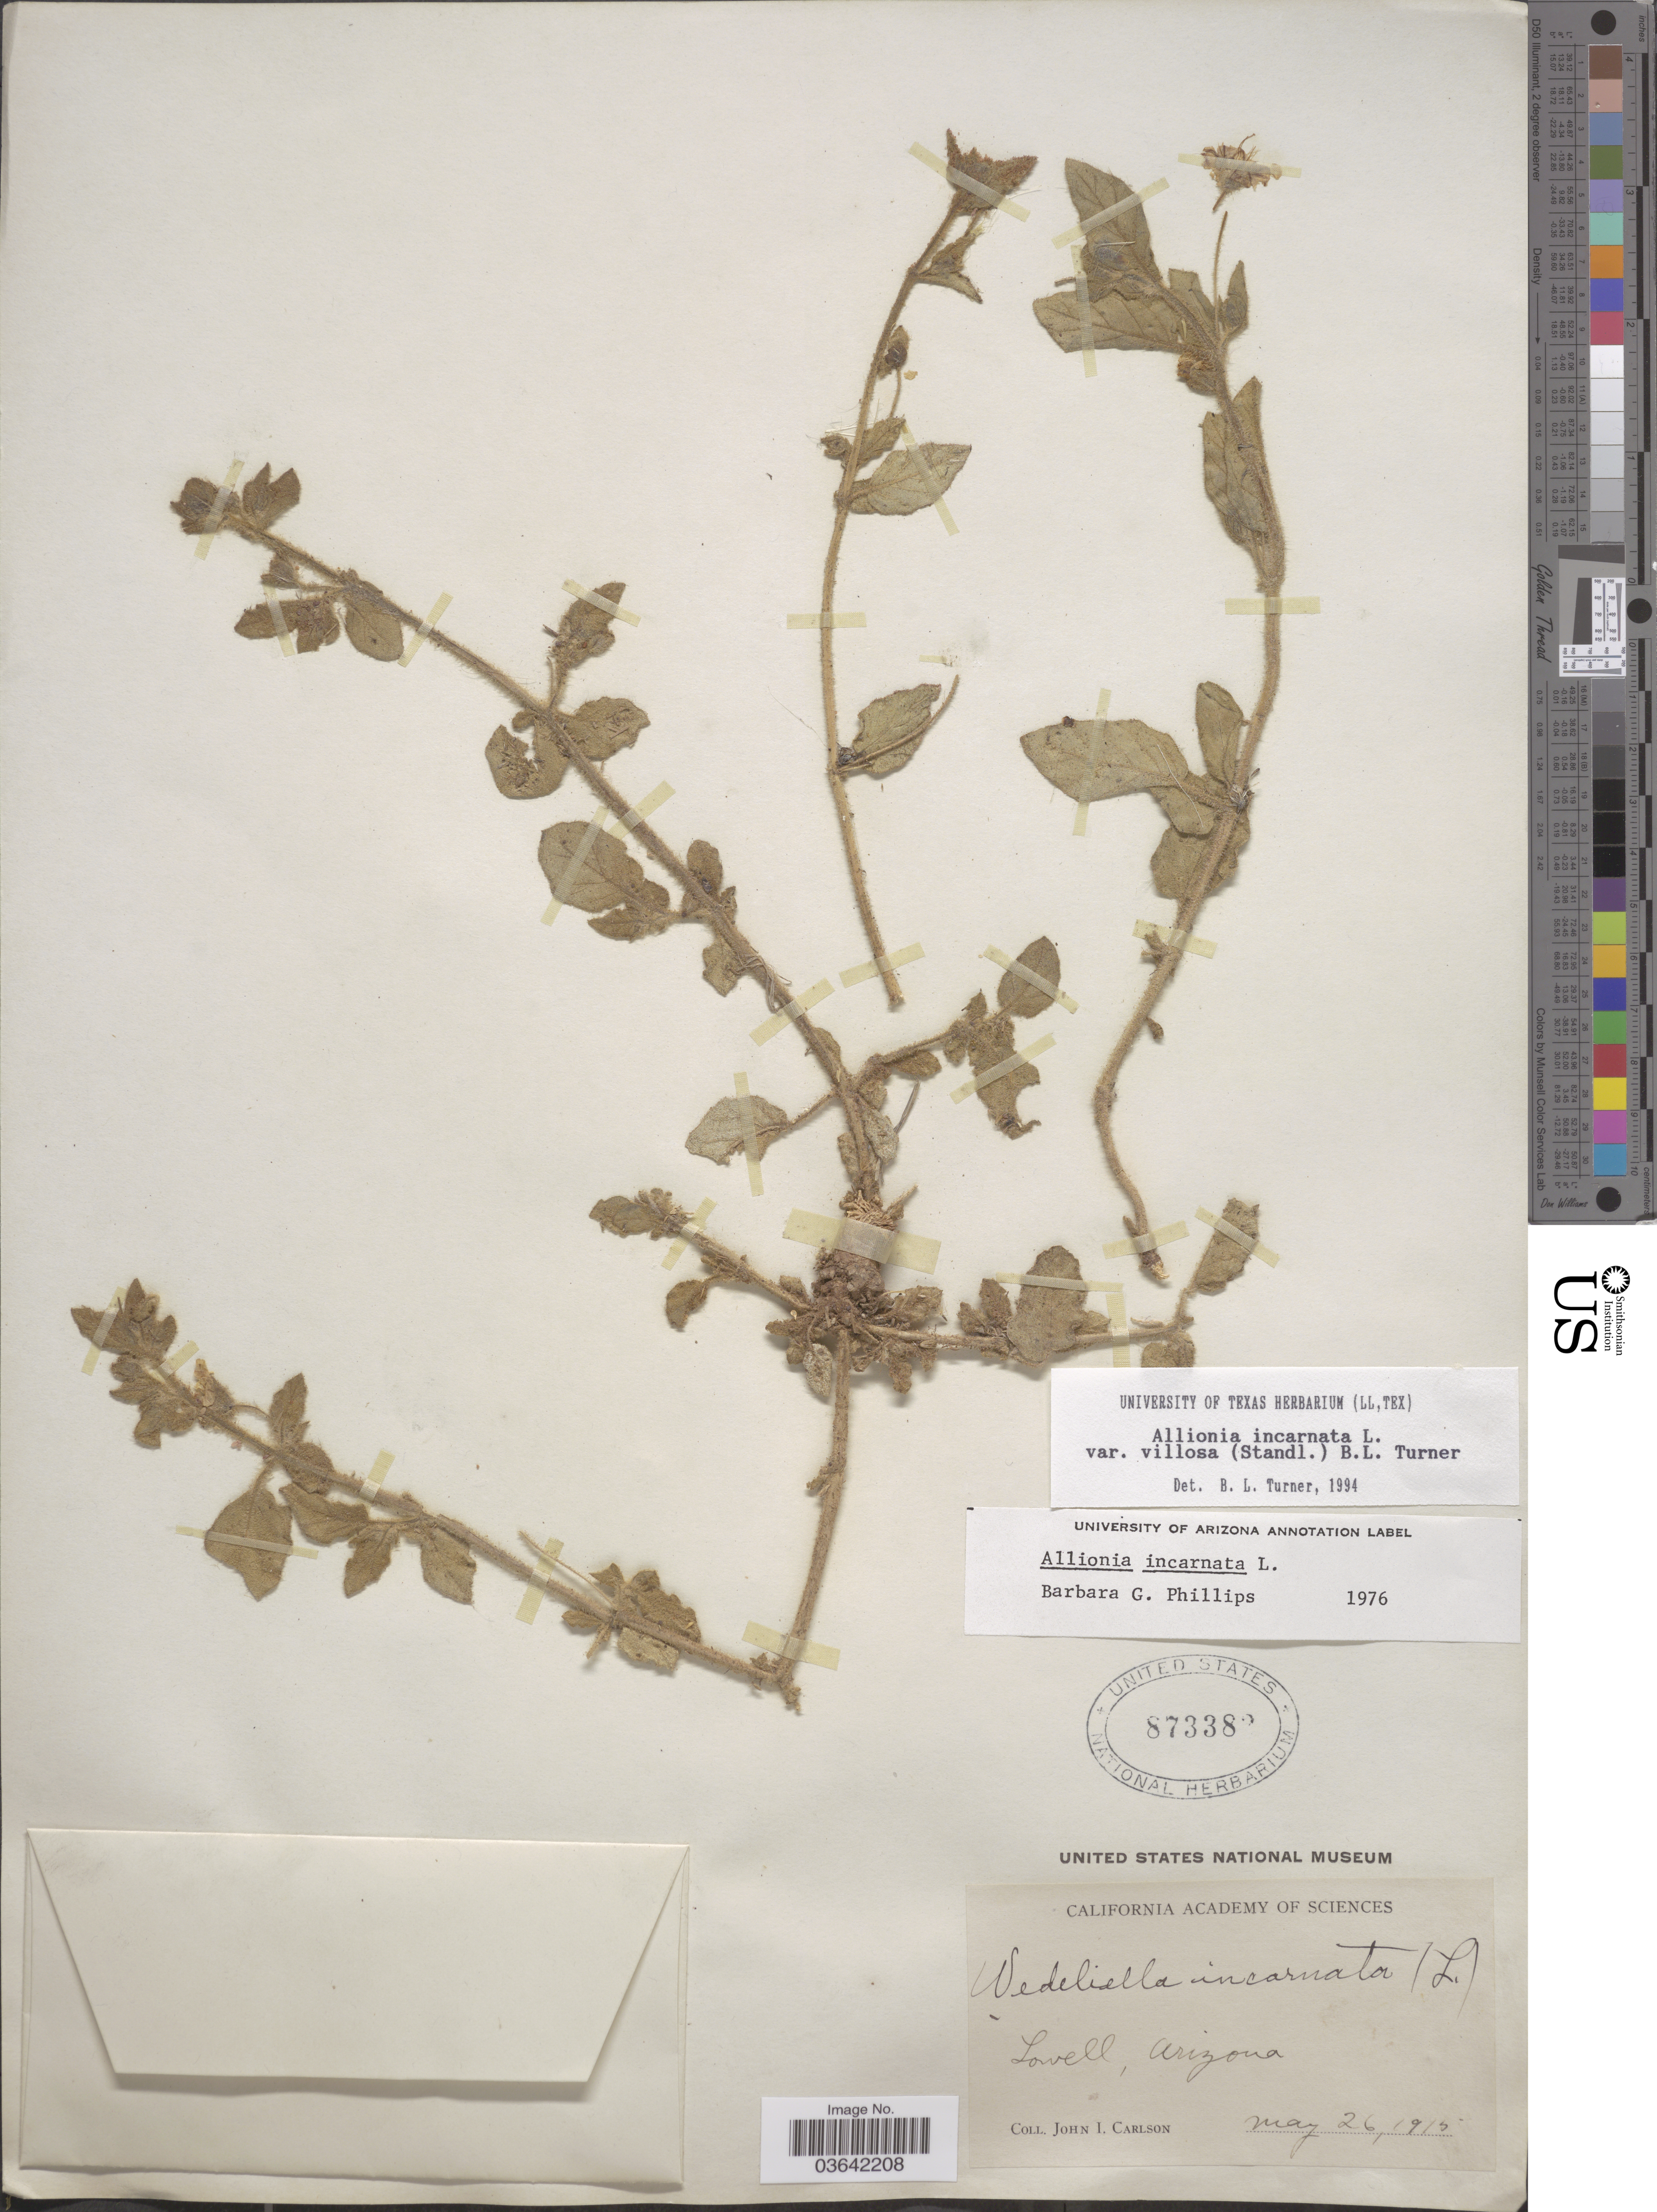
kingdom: Plantae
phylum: Tracheophyta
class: Magnoliopsida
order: Caryophyllales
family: Nyctaginaceae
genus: Allionia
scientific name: Allionia incarnata var. villosa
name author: (Standl.) B.L. Turner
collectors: J. Carlson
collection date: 1915-05-26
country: United States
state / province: Arizona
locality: Lowell.